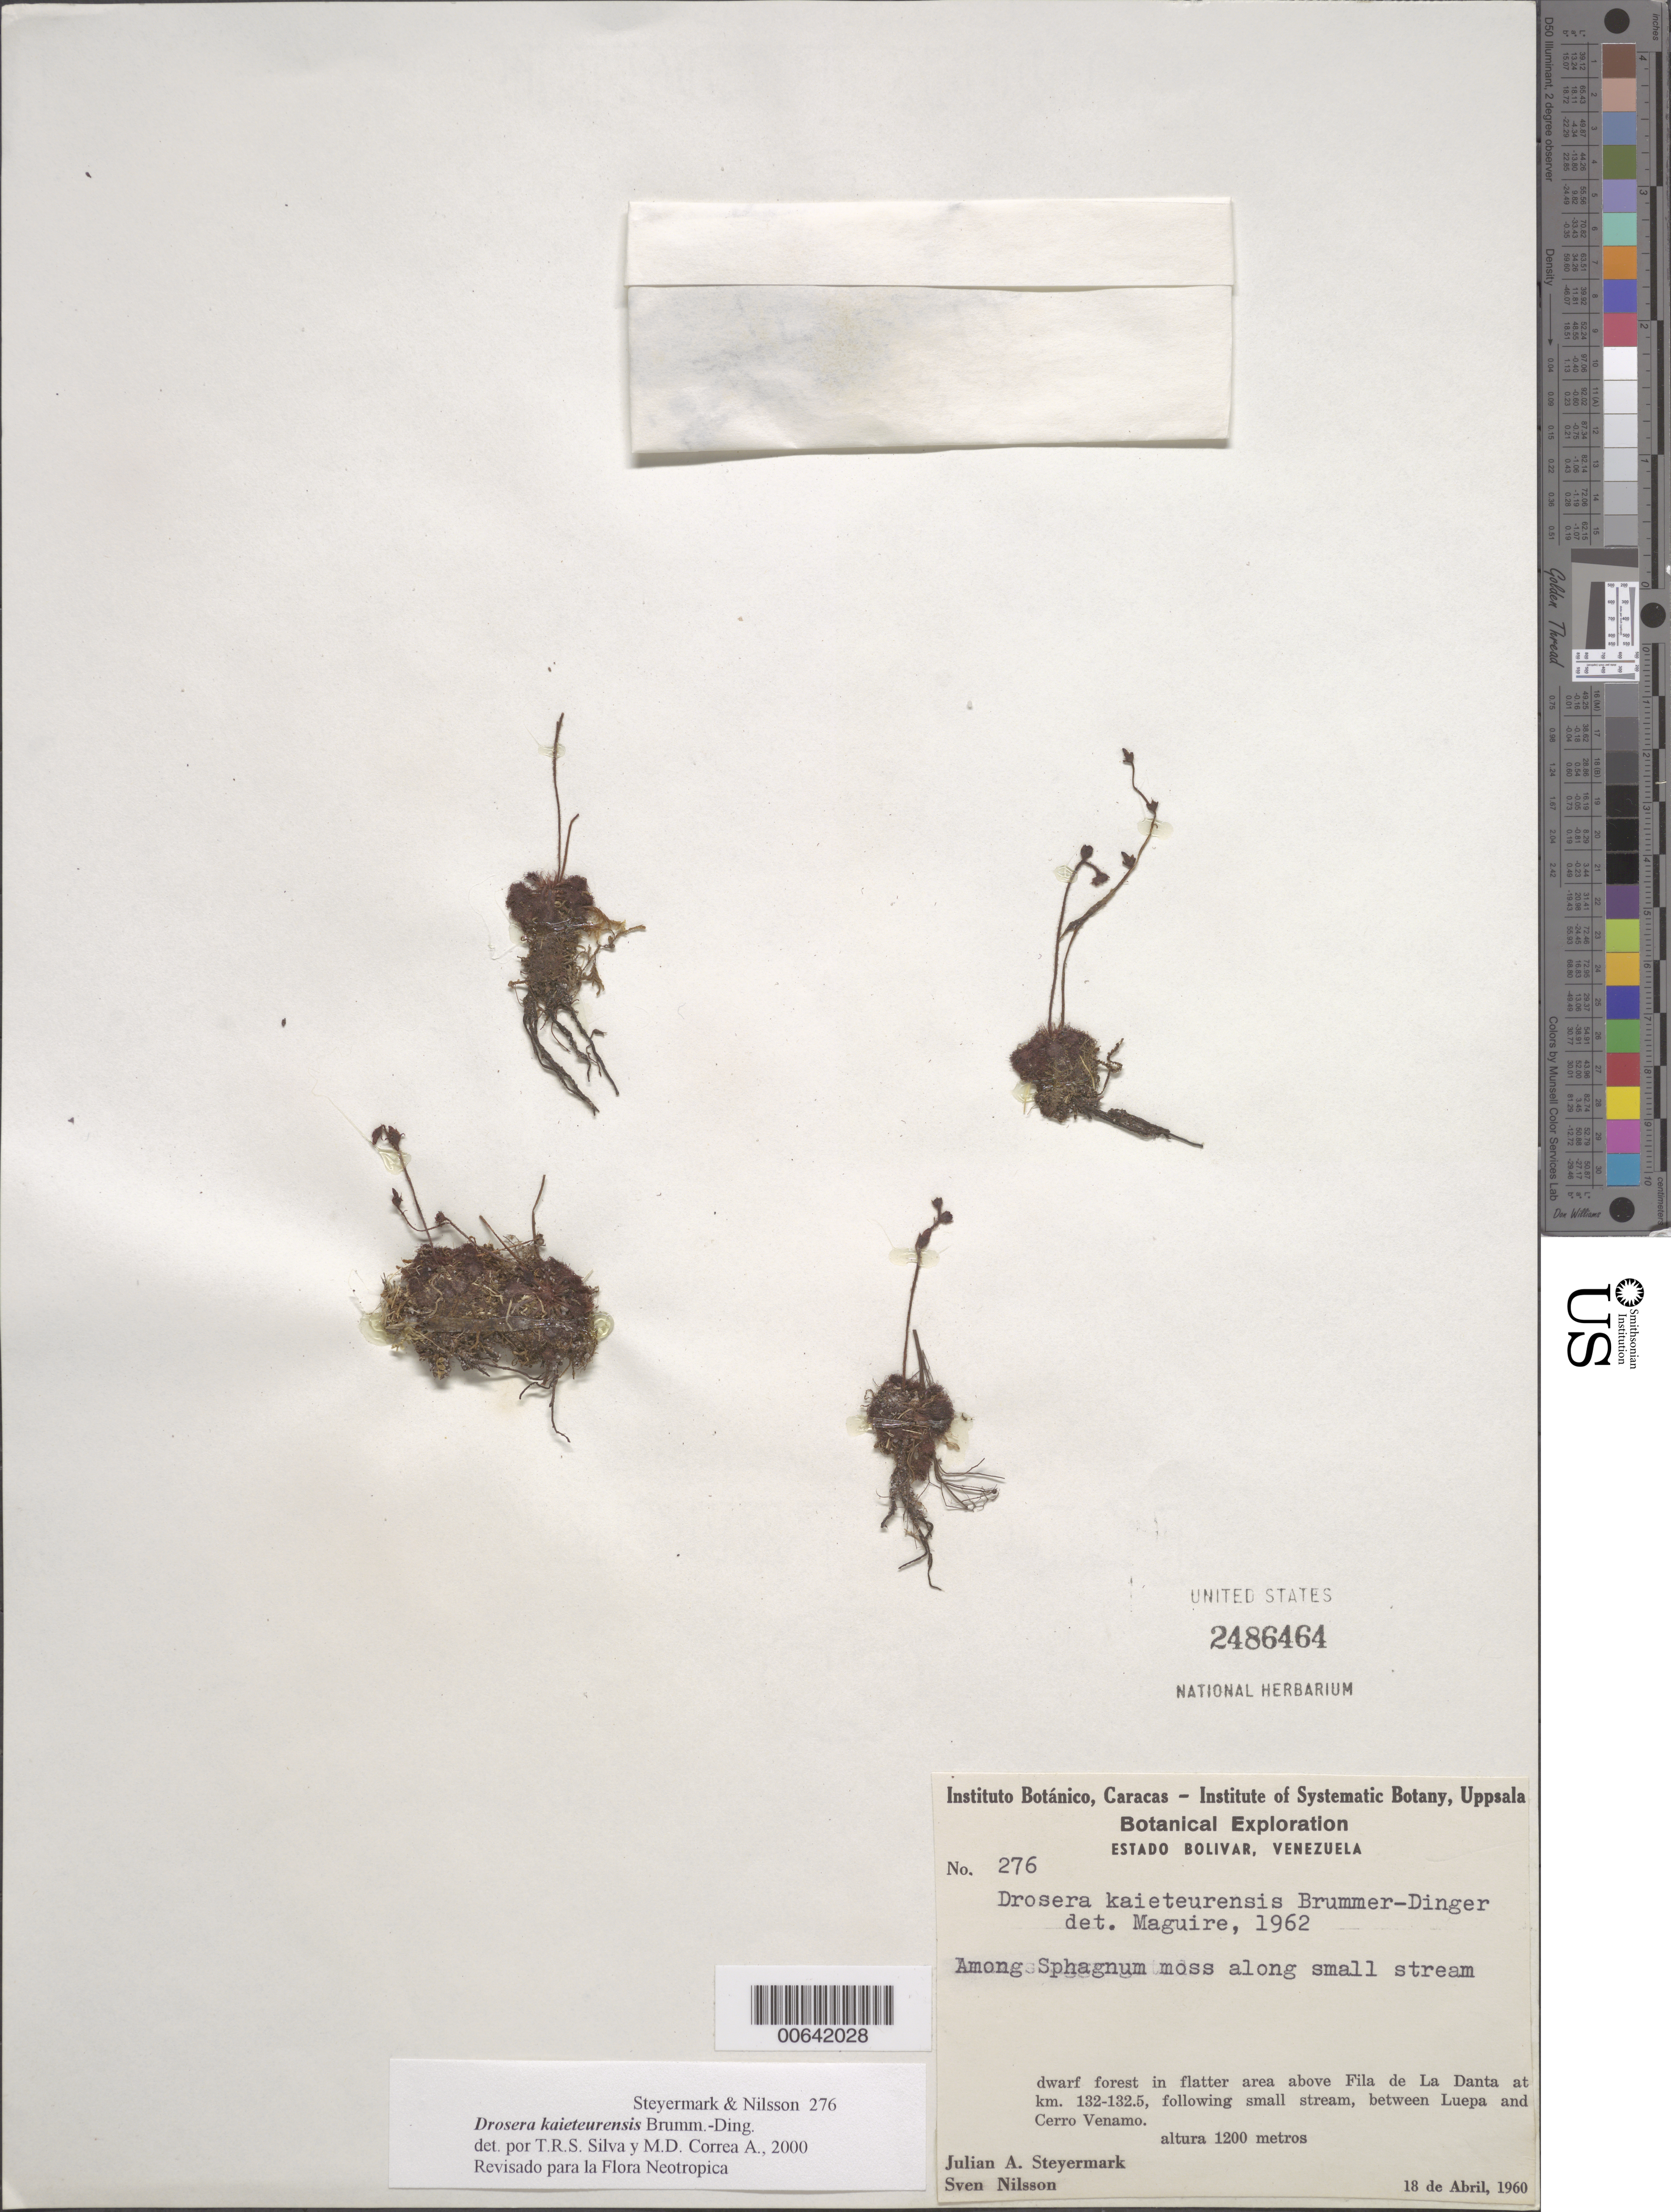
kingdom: Plantae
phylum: Tracheophyta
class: Magnoliopsida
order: Caryophyllales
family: Droseraceae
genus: Drosera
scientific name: Drosera kaieteurensis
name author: Brumm.-Ding.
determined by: Maguire, Bassett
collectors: J. Steyermark & Sv. Nilsson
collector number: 276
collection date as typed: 18 Apr 1960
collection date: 1960-04-18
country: Venezuela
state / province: Bolívar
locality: Above Fila de La Danta at km 132 - 132.5, between Luepa and Cerro Venamo.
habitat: Among sphagnum moss along small stream.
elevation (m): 1200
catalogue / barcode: US 2486464